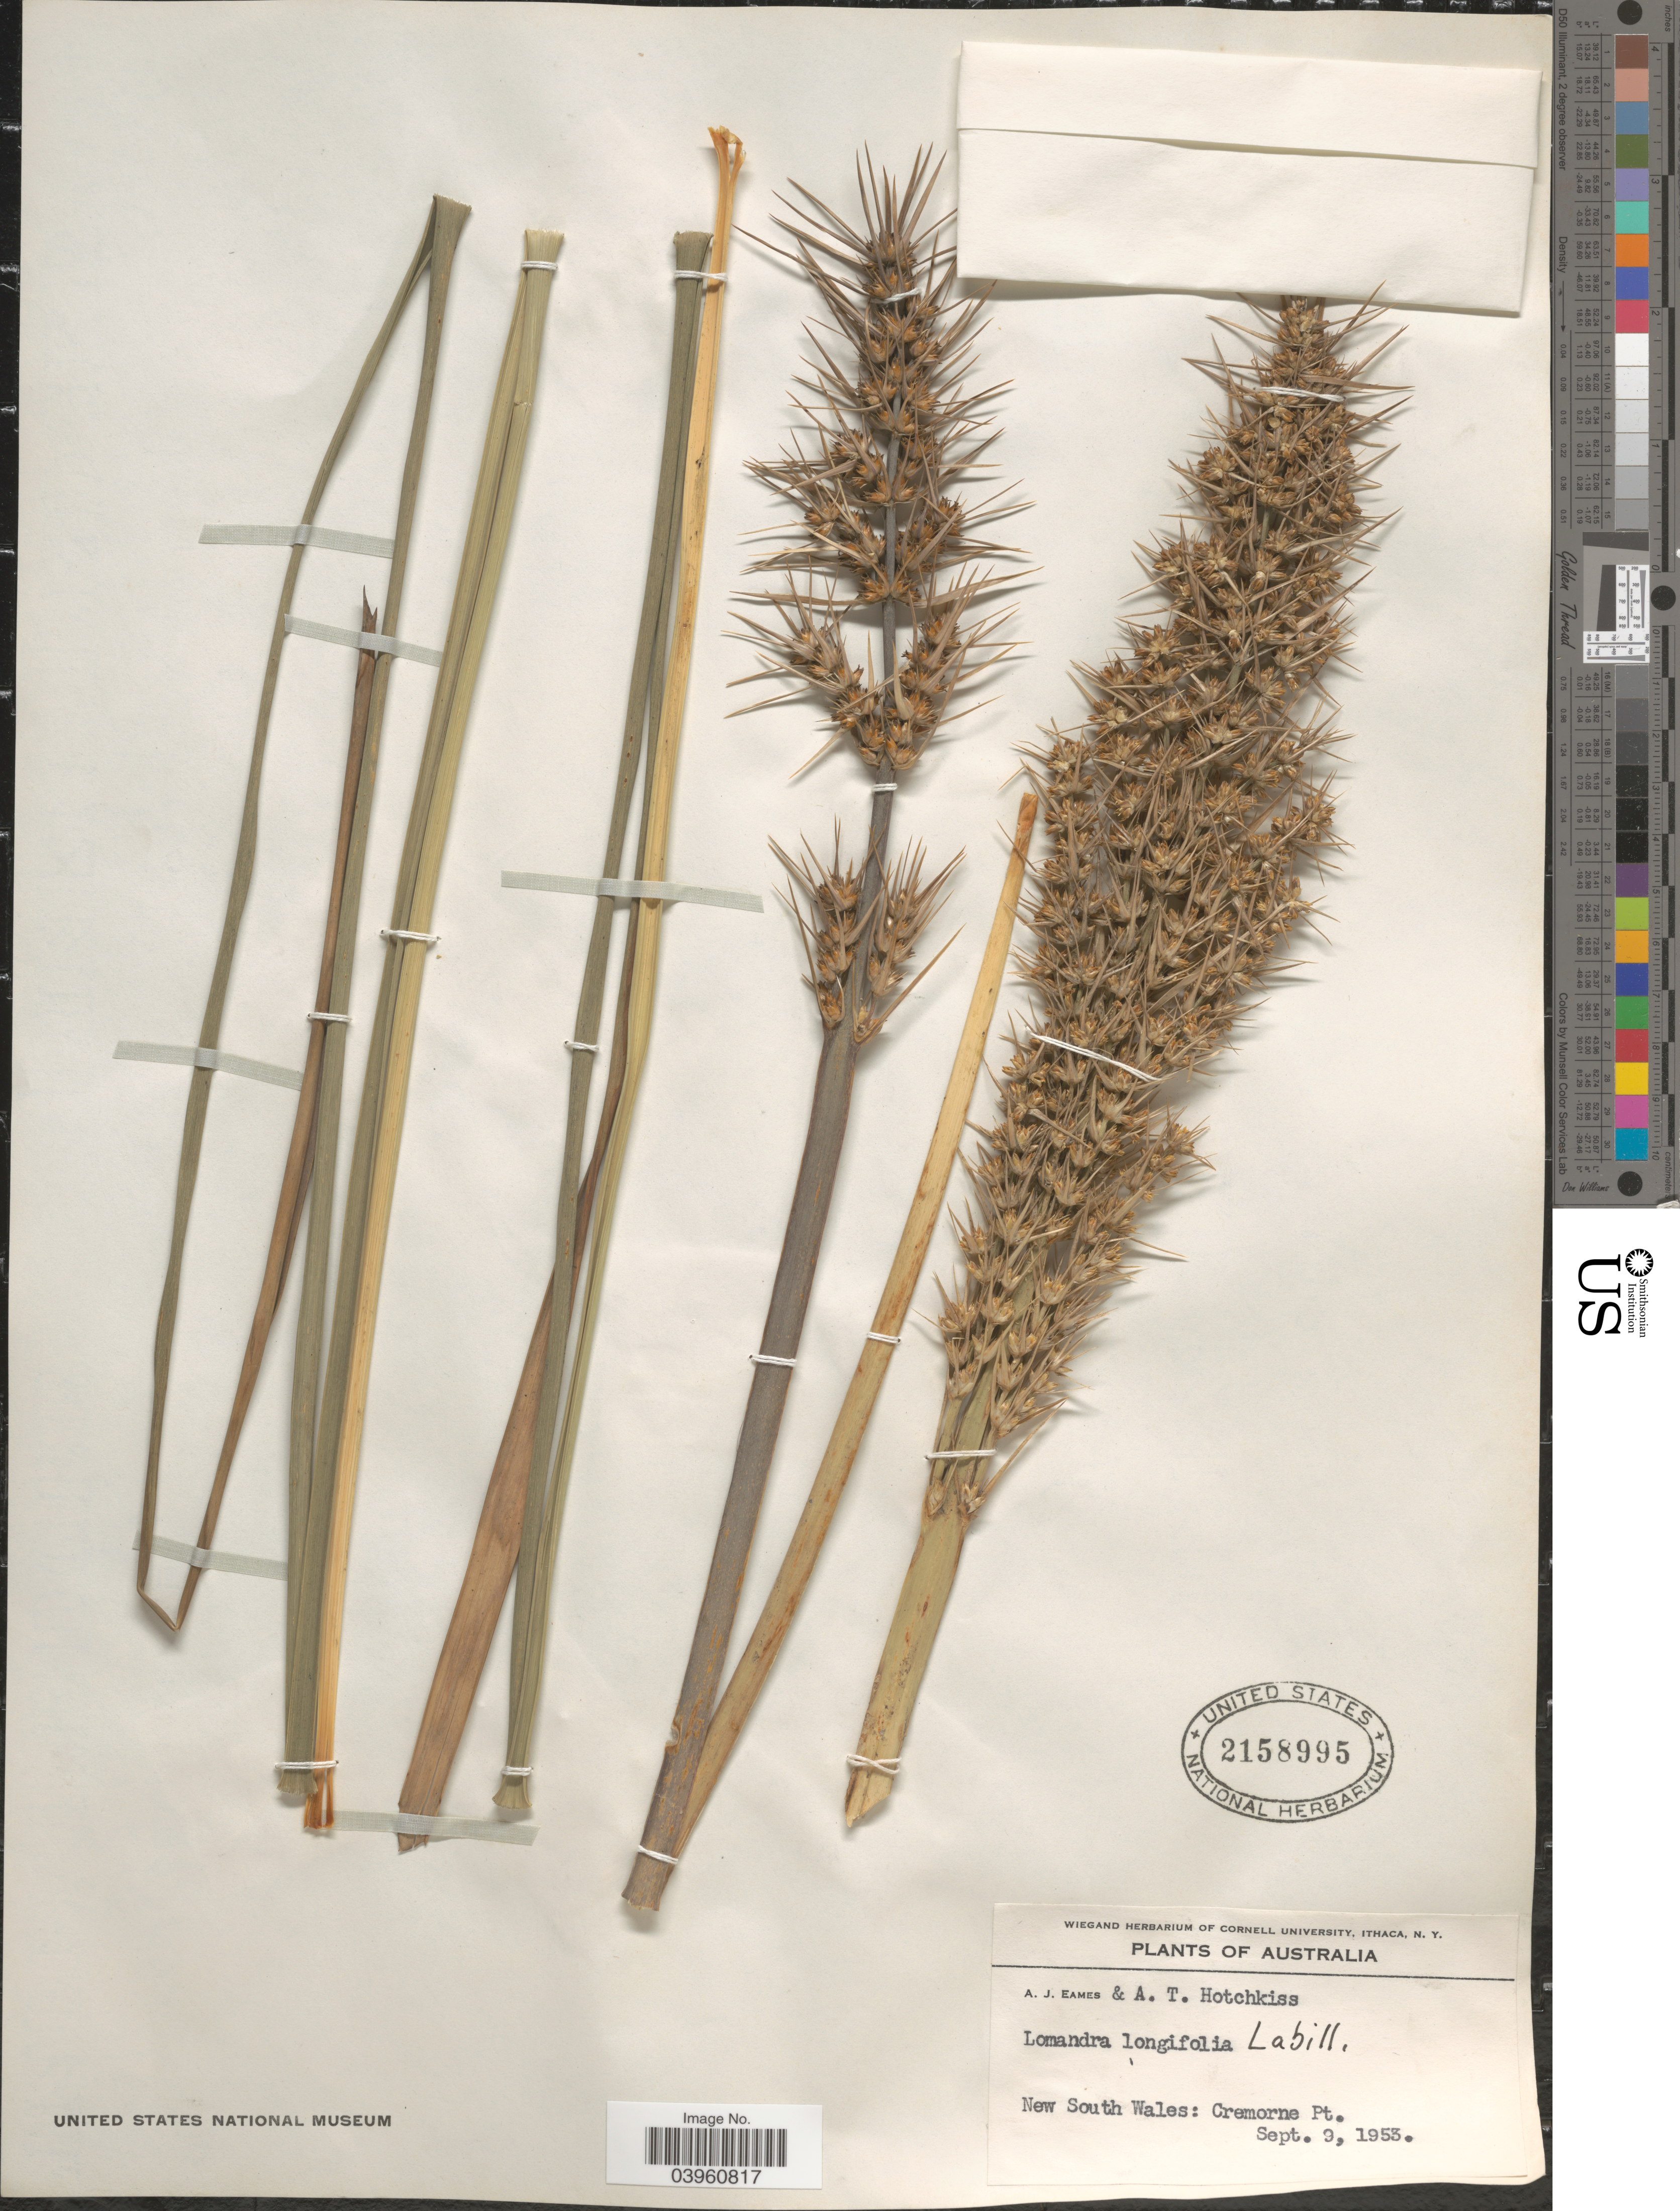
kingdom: Plantae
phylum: Tracheophyta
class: Liliopsida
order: Asparagales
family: Asparagaceae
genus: Lomandra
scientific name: Lomandra longifolia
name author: Labill.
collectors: A. J. Eames & A. Hotchkiss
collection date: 1953-09-09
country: Australia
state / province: New South Wales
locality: Cremorne Pt.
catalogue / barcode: US 2158995